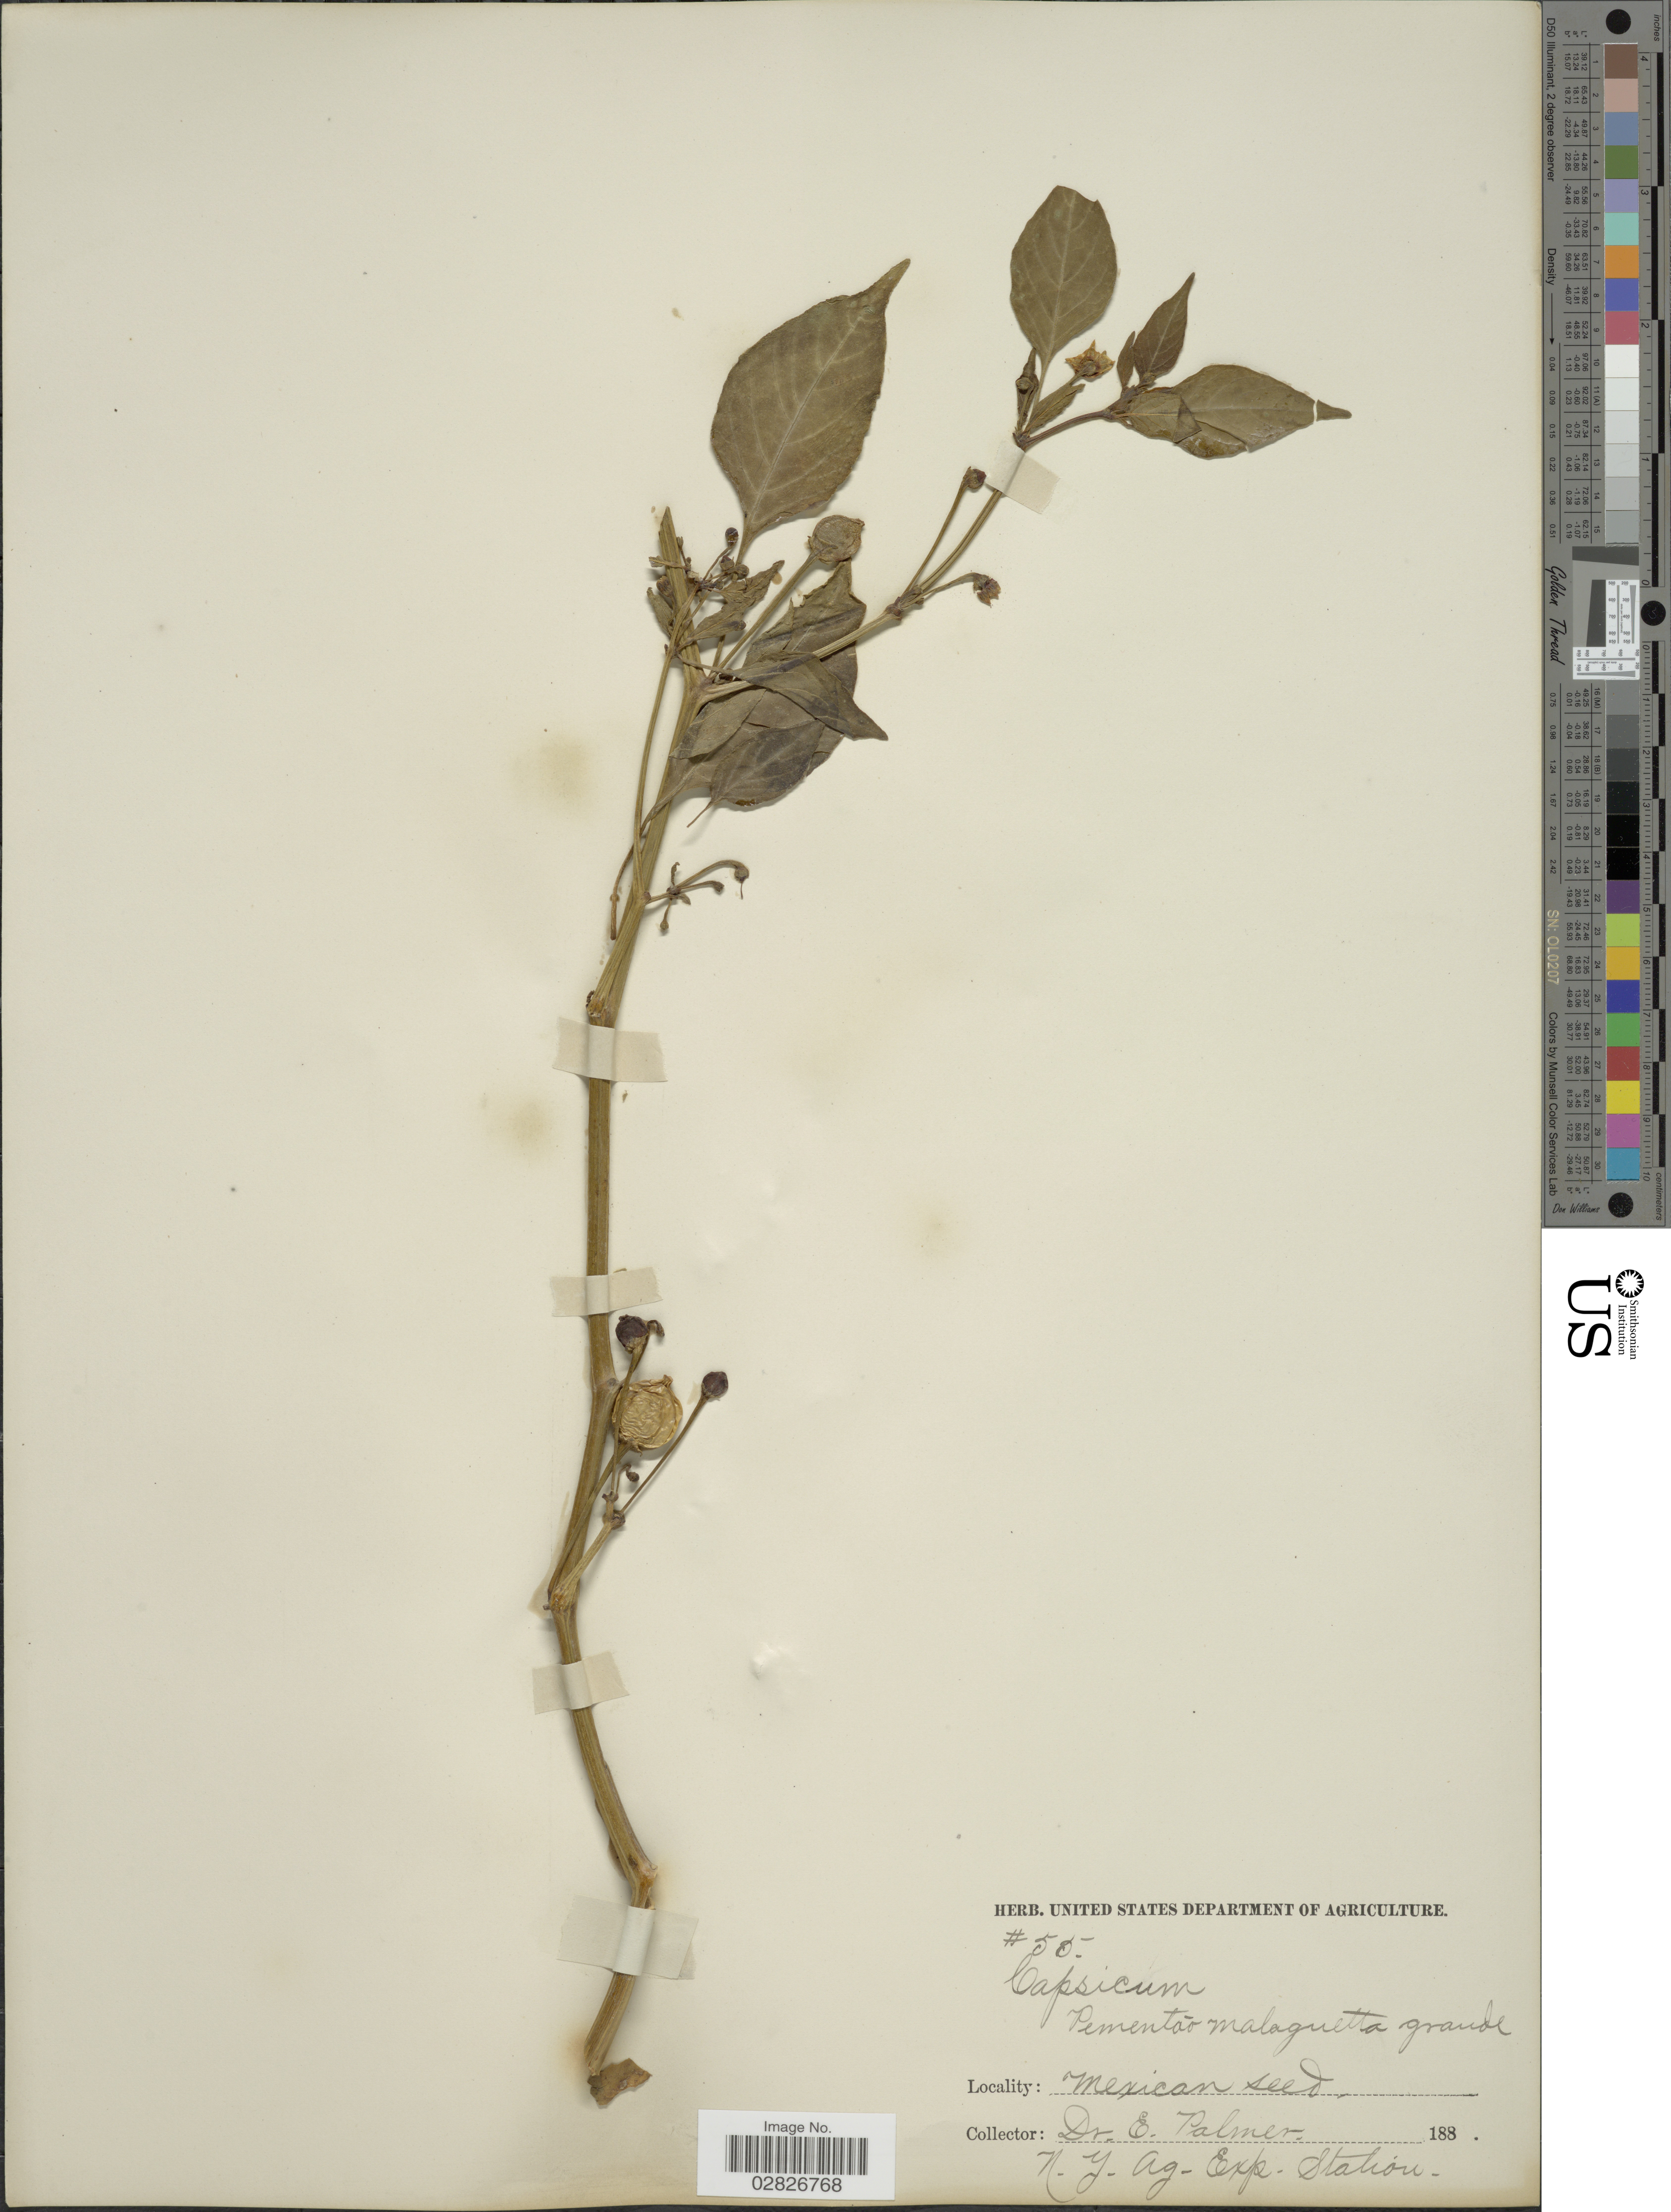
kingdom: Plantae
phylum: Tracheophyta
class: Magnoliopsida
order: Solanales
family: Solanaceae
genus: Capsicum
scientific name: Capsicum sp.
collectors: E. Palmer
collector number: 55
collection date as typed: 188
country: United States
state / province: New York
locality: N.Y. Ag. Exp. Station.